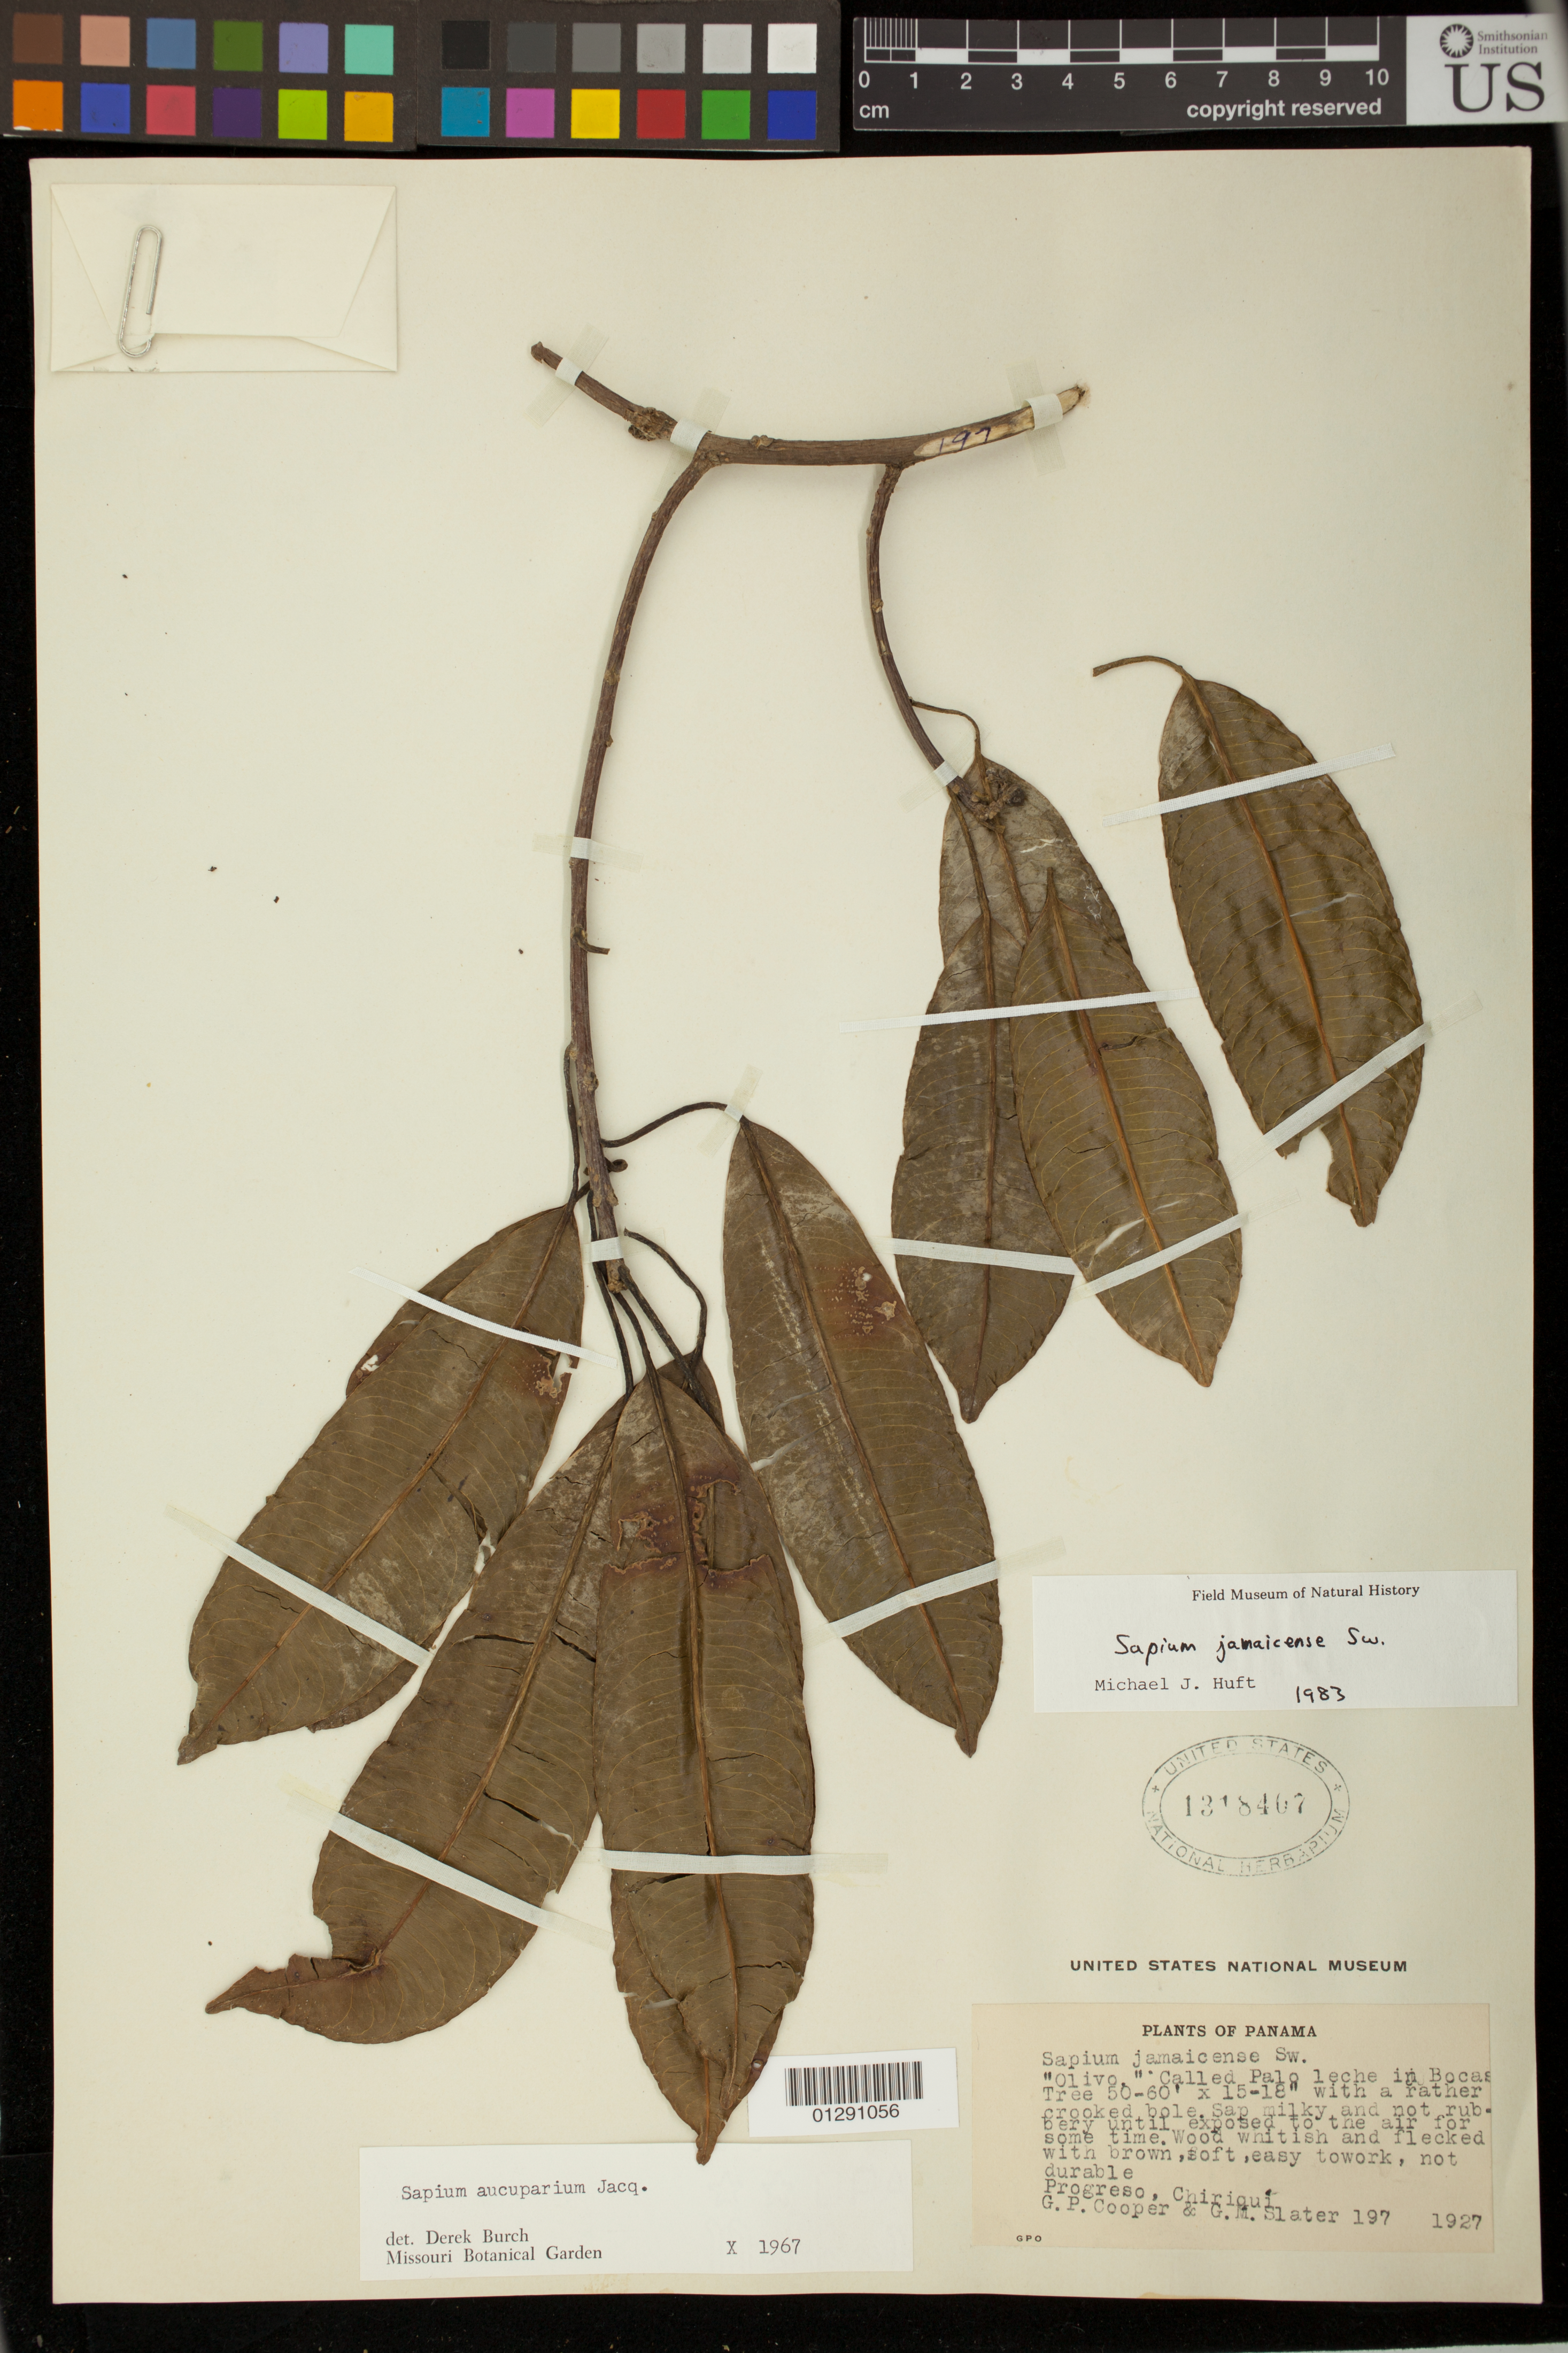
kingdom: Plantae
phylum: Tracheophyta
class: Magnoliopsida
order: Malpighiales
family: Euphorbiaceae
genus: Sapium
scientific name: Sapium jamaicense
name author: Sw.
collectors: G. Cooper & G. Slater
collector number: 197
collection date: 1927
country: Panama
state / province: Chiriqui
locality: Progreso.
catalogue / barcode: US 1318407